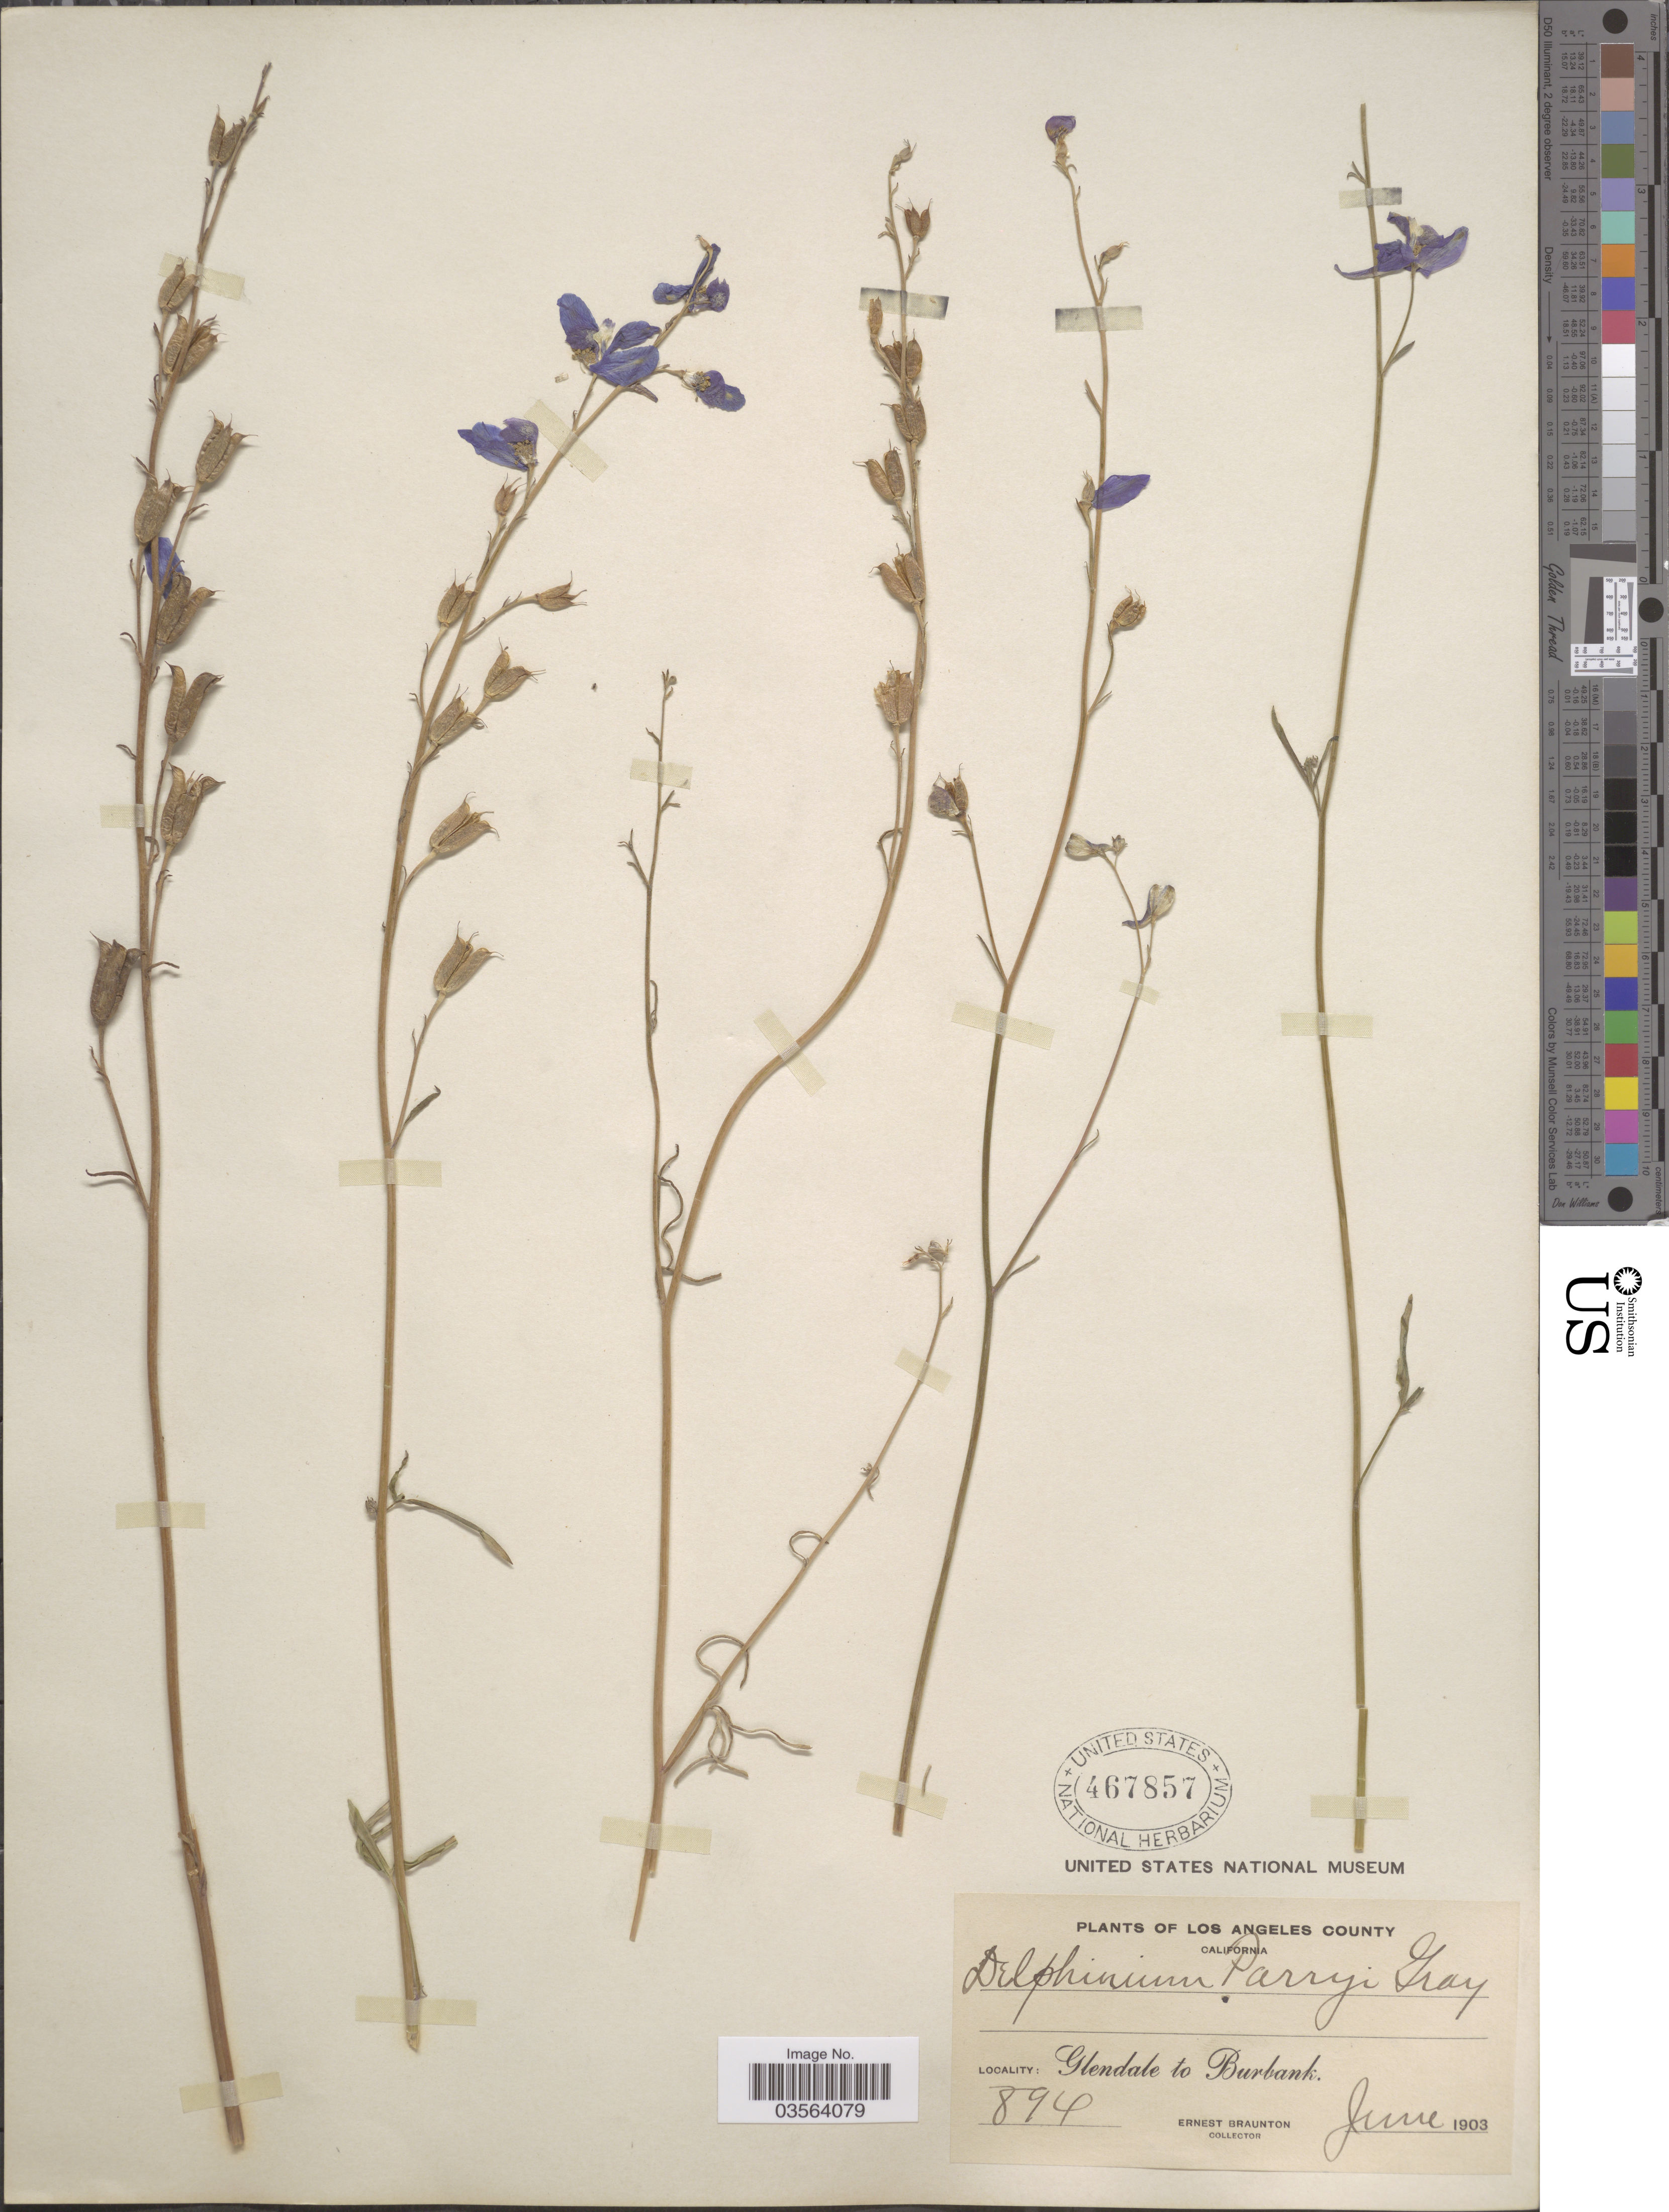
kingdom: Plantae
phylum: Tracheophyta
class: Magnoliopsida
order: Ranunculales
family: Ranunculaceae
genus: Delphinium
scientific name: Delphinium parryi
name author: A. Gray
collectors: E. Braunton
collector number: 894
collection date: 1903-06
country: United States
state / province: California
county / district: Los Angeles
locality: Los Angeles County. Glendale to Burbank.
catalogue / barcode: US 467857